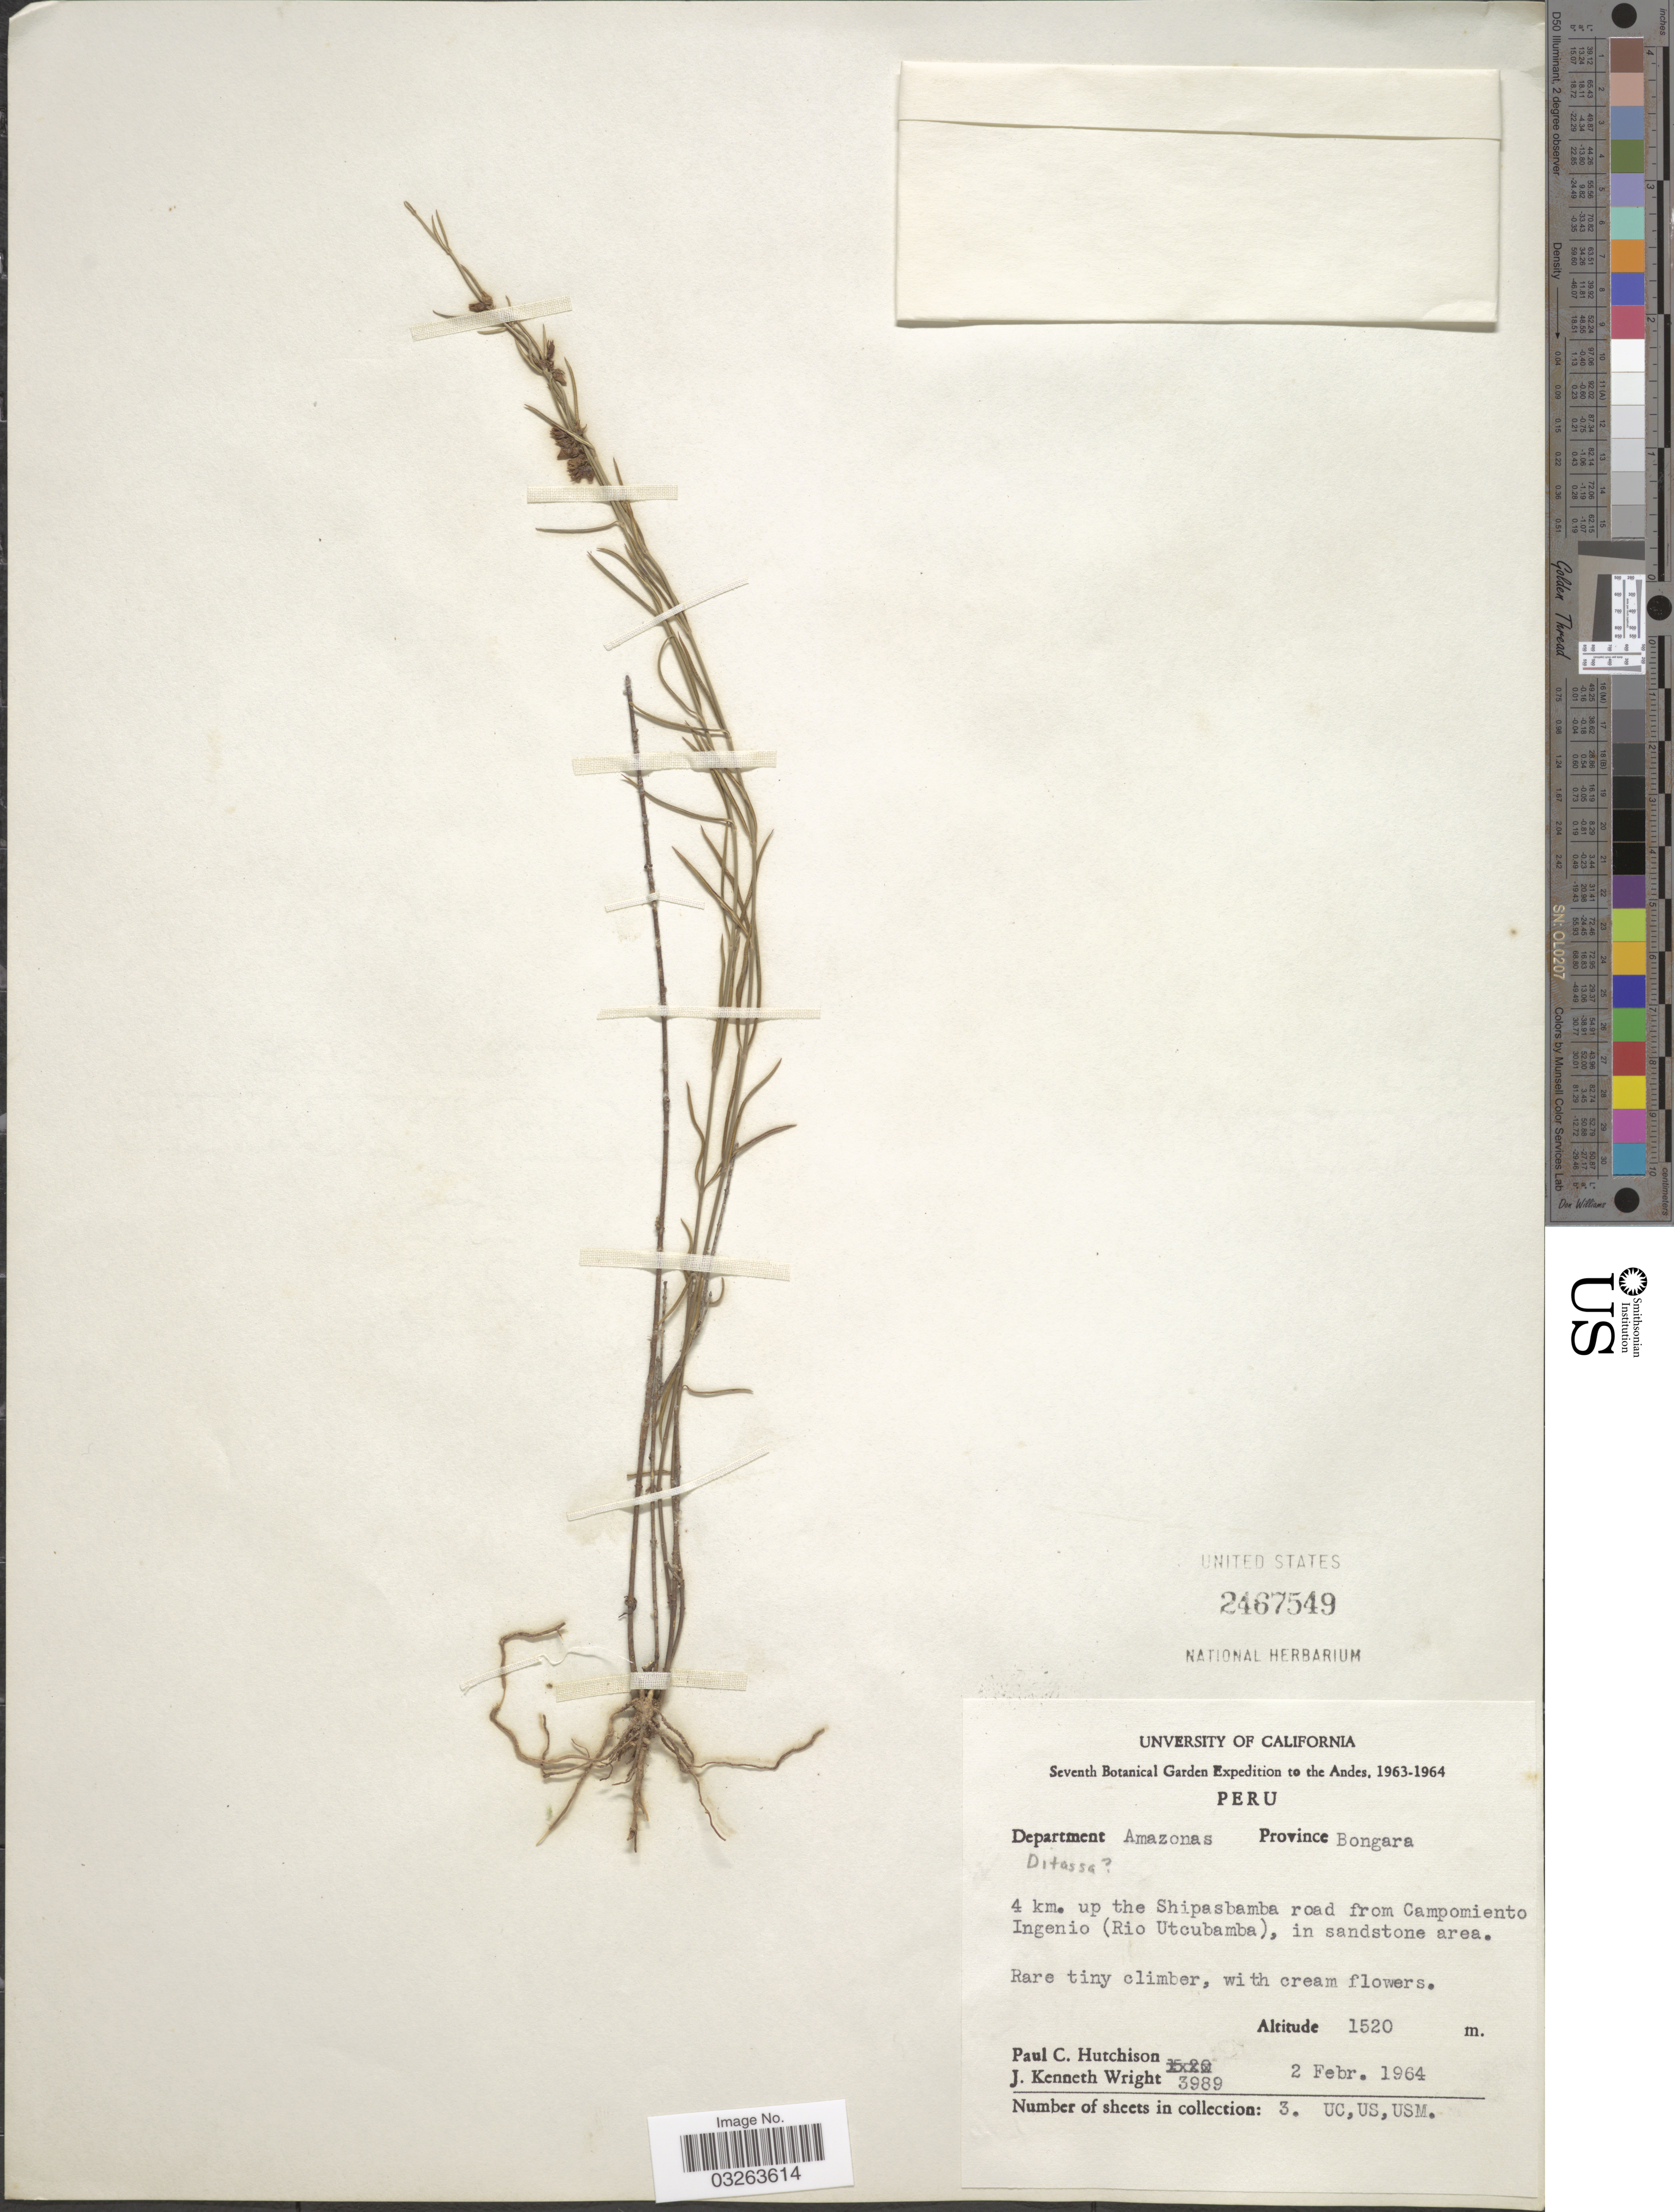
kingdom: Plantae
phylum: Tracheophyta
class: Magnoliopsida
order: Gentianales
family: Apocynaceae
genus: Ditassa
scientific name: Ditassa sp.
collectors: P. C. Hutchison & J. K. Wright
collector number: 3989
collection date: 1964-02-02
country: Peru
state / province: Amazonas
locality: Department Amazonas Province Bongara. 4 km. up the Shipasbamba road from Campomiento Igenio (Rio Utcubamba), in sandstone area.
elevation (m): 1520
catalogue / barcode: US 2467549